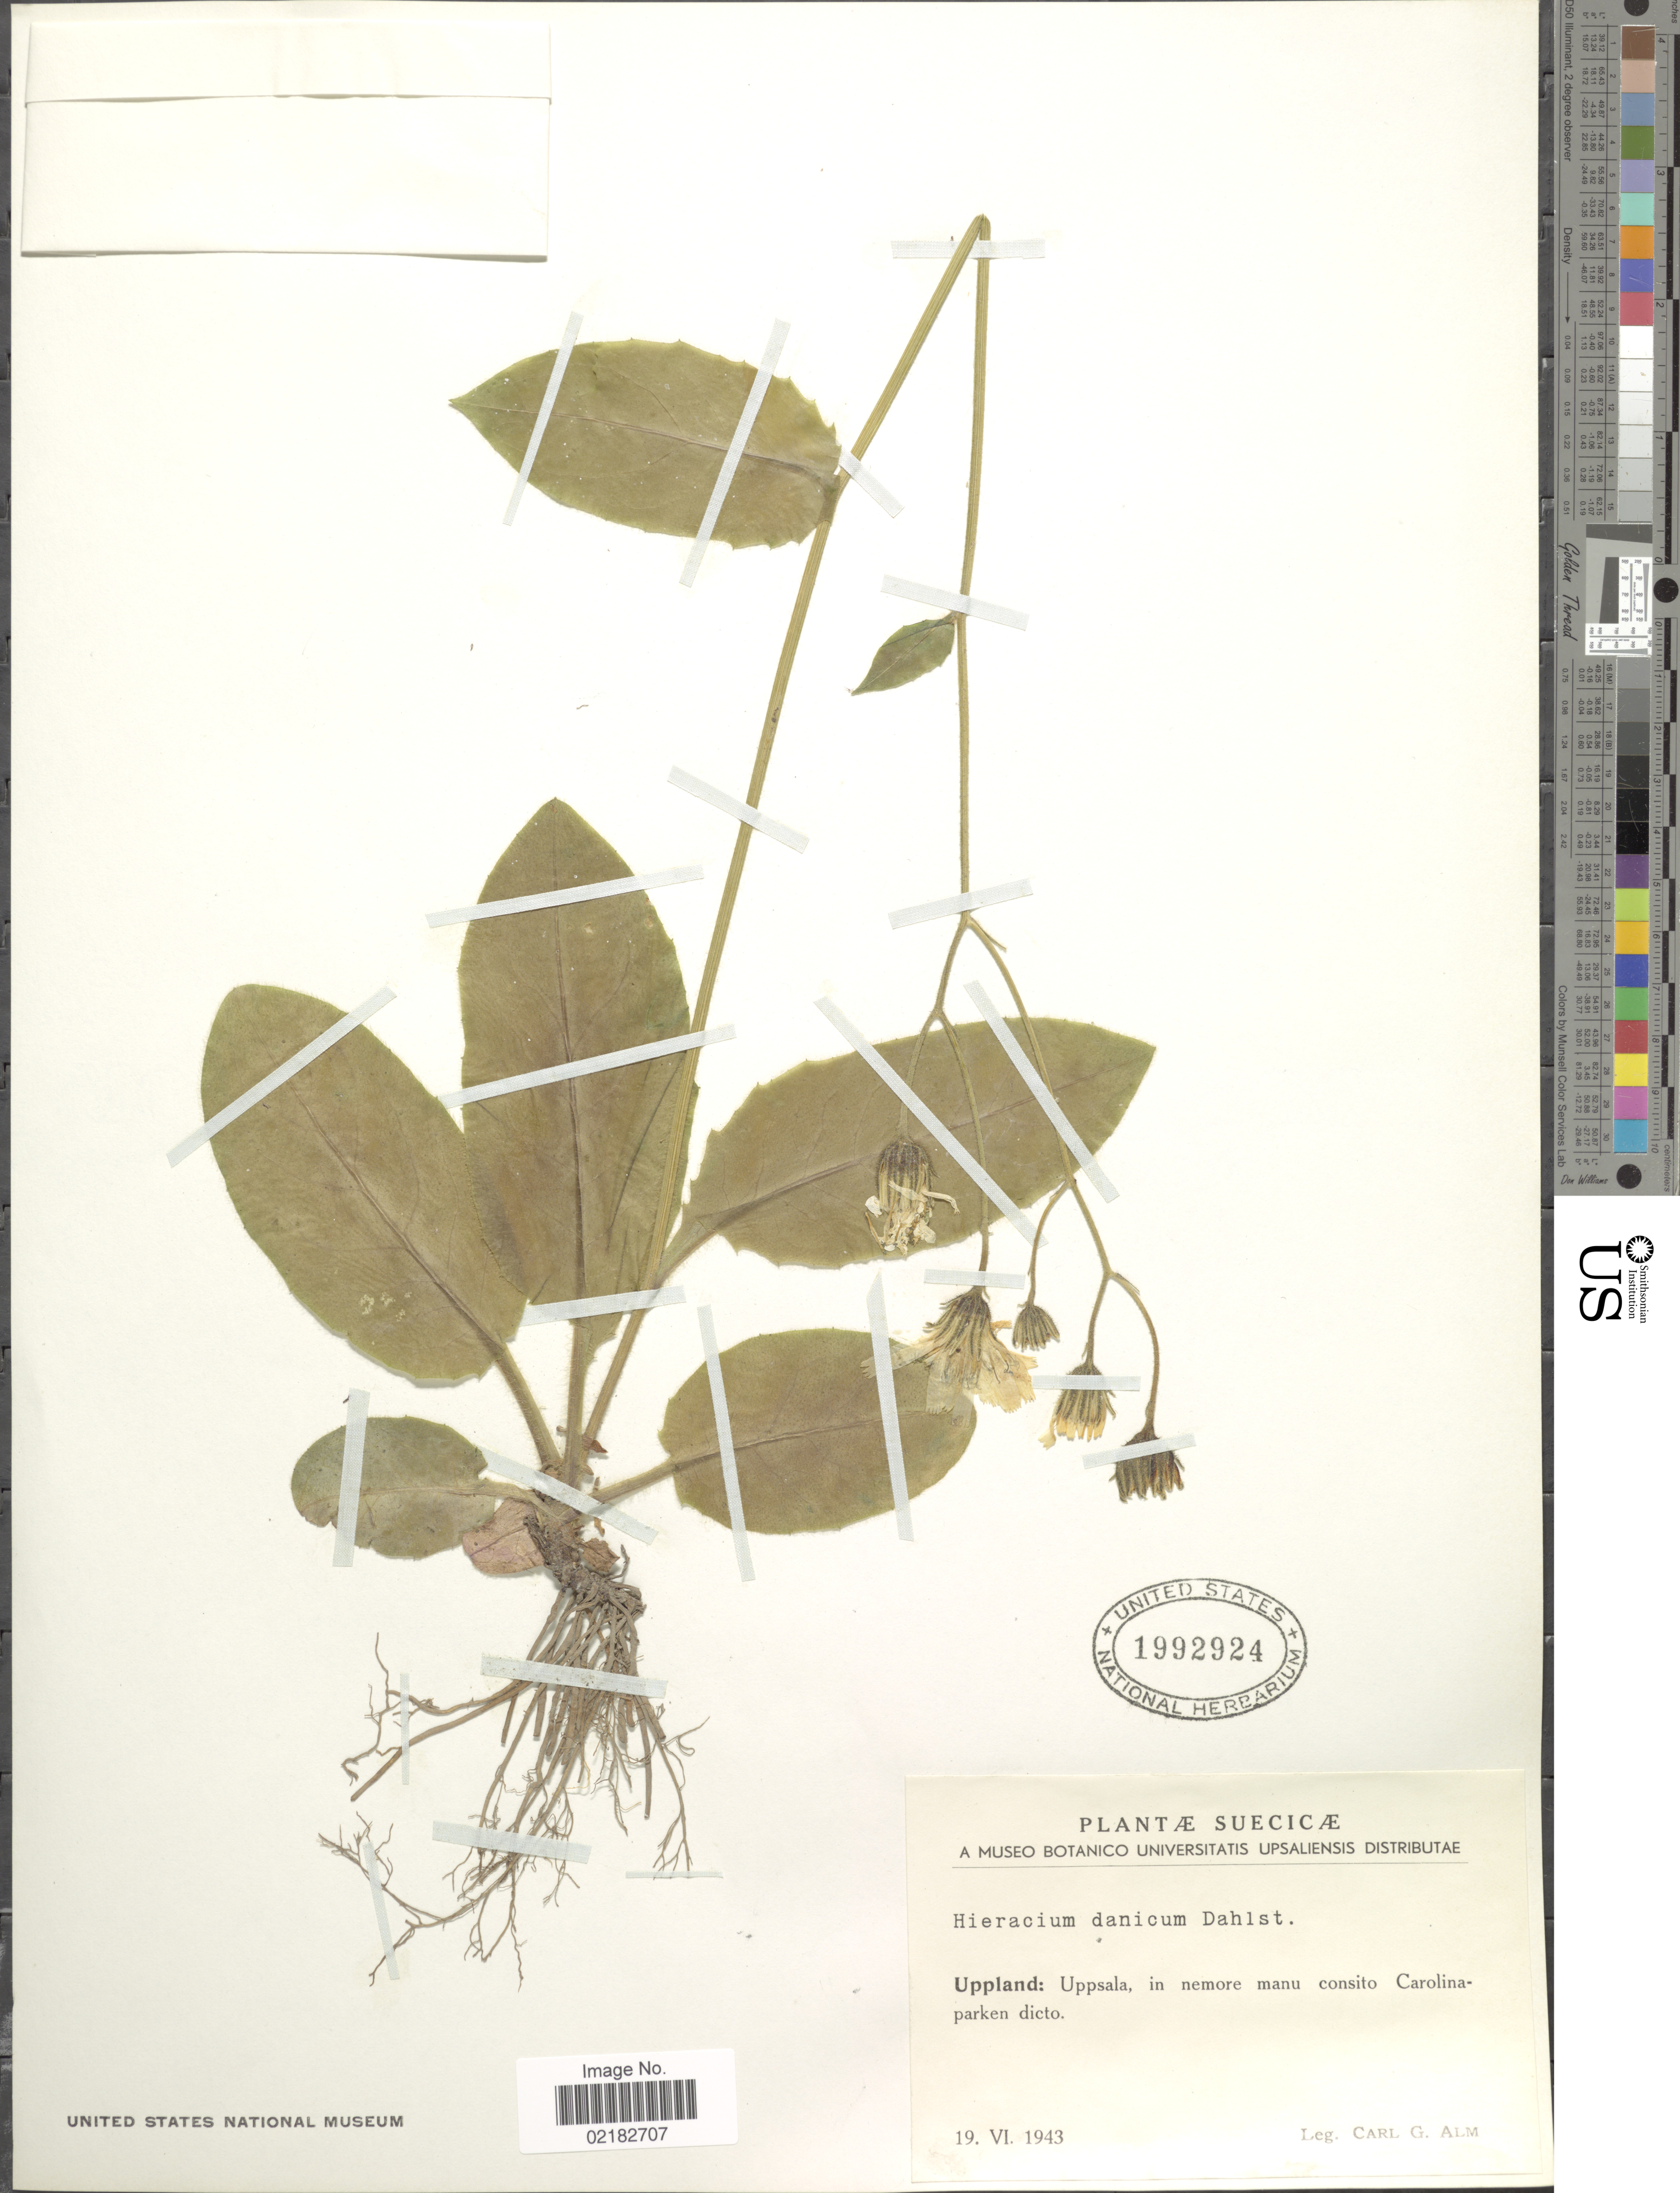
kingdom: Plantae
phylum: Tracheophyta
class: Magnoliopsida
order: Asterales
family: Asteraceae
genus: Hieracium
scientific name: Hieracium danicum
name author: Dahlst.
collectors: C. G. Alm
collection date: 1943-06-19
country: Sweden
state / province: Uppsala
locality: Uppsala, in nemore manu consito Carolina-parken dicto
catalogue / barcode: US 1992924